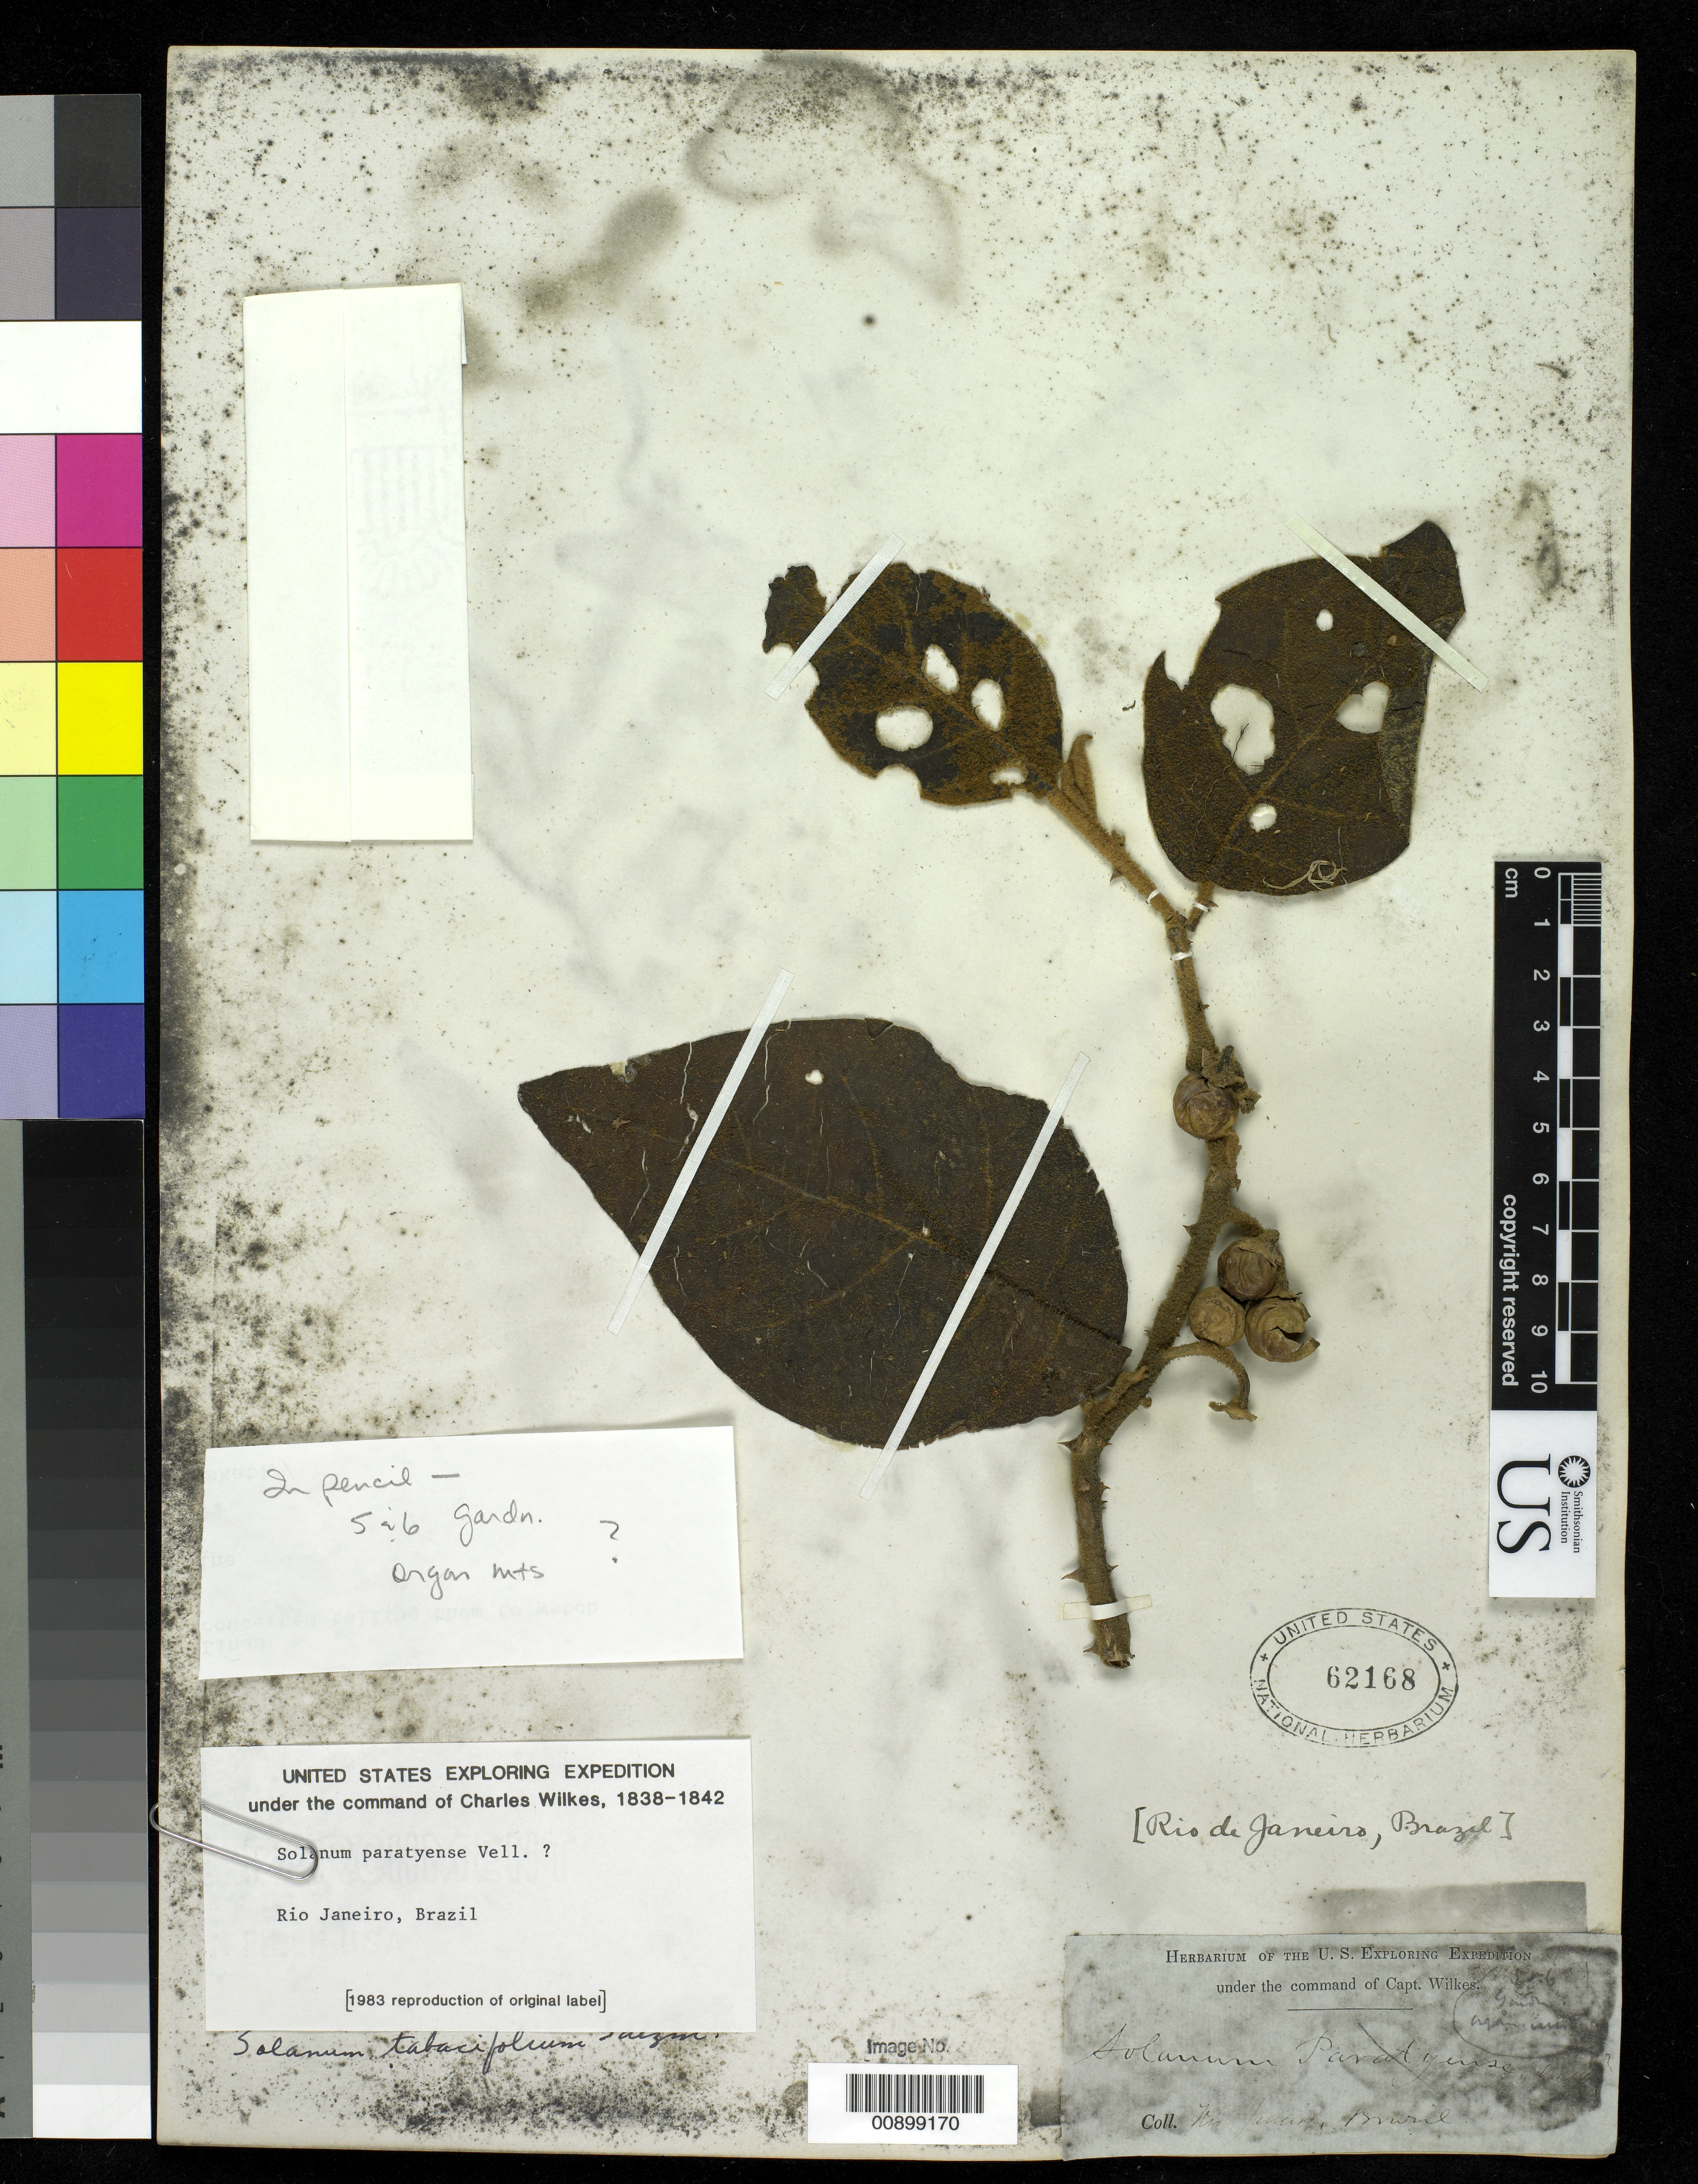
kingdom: Plantae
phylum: Tracheophyta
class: Magnoliopsida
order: Solanales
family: Solanaceae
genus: Solanum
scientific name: Solanum tabacifolium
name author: Dunal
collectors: Wilkes Explor. Exped.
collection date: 1838/1842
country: Brazil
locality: Gardn. Organ Mts Rio Janeiro, Brazil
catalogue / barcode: US 62168